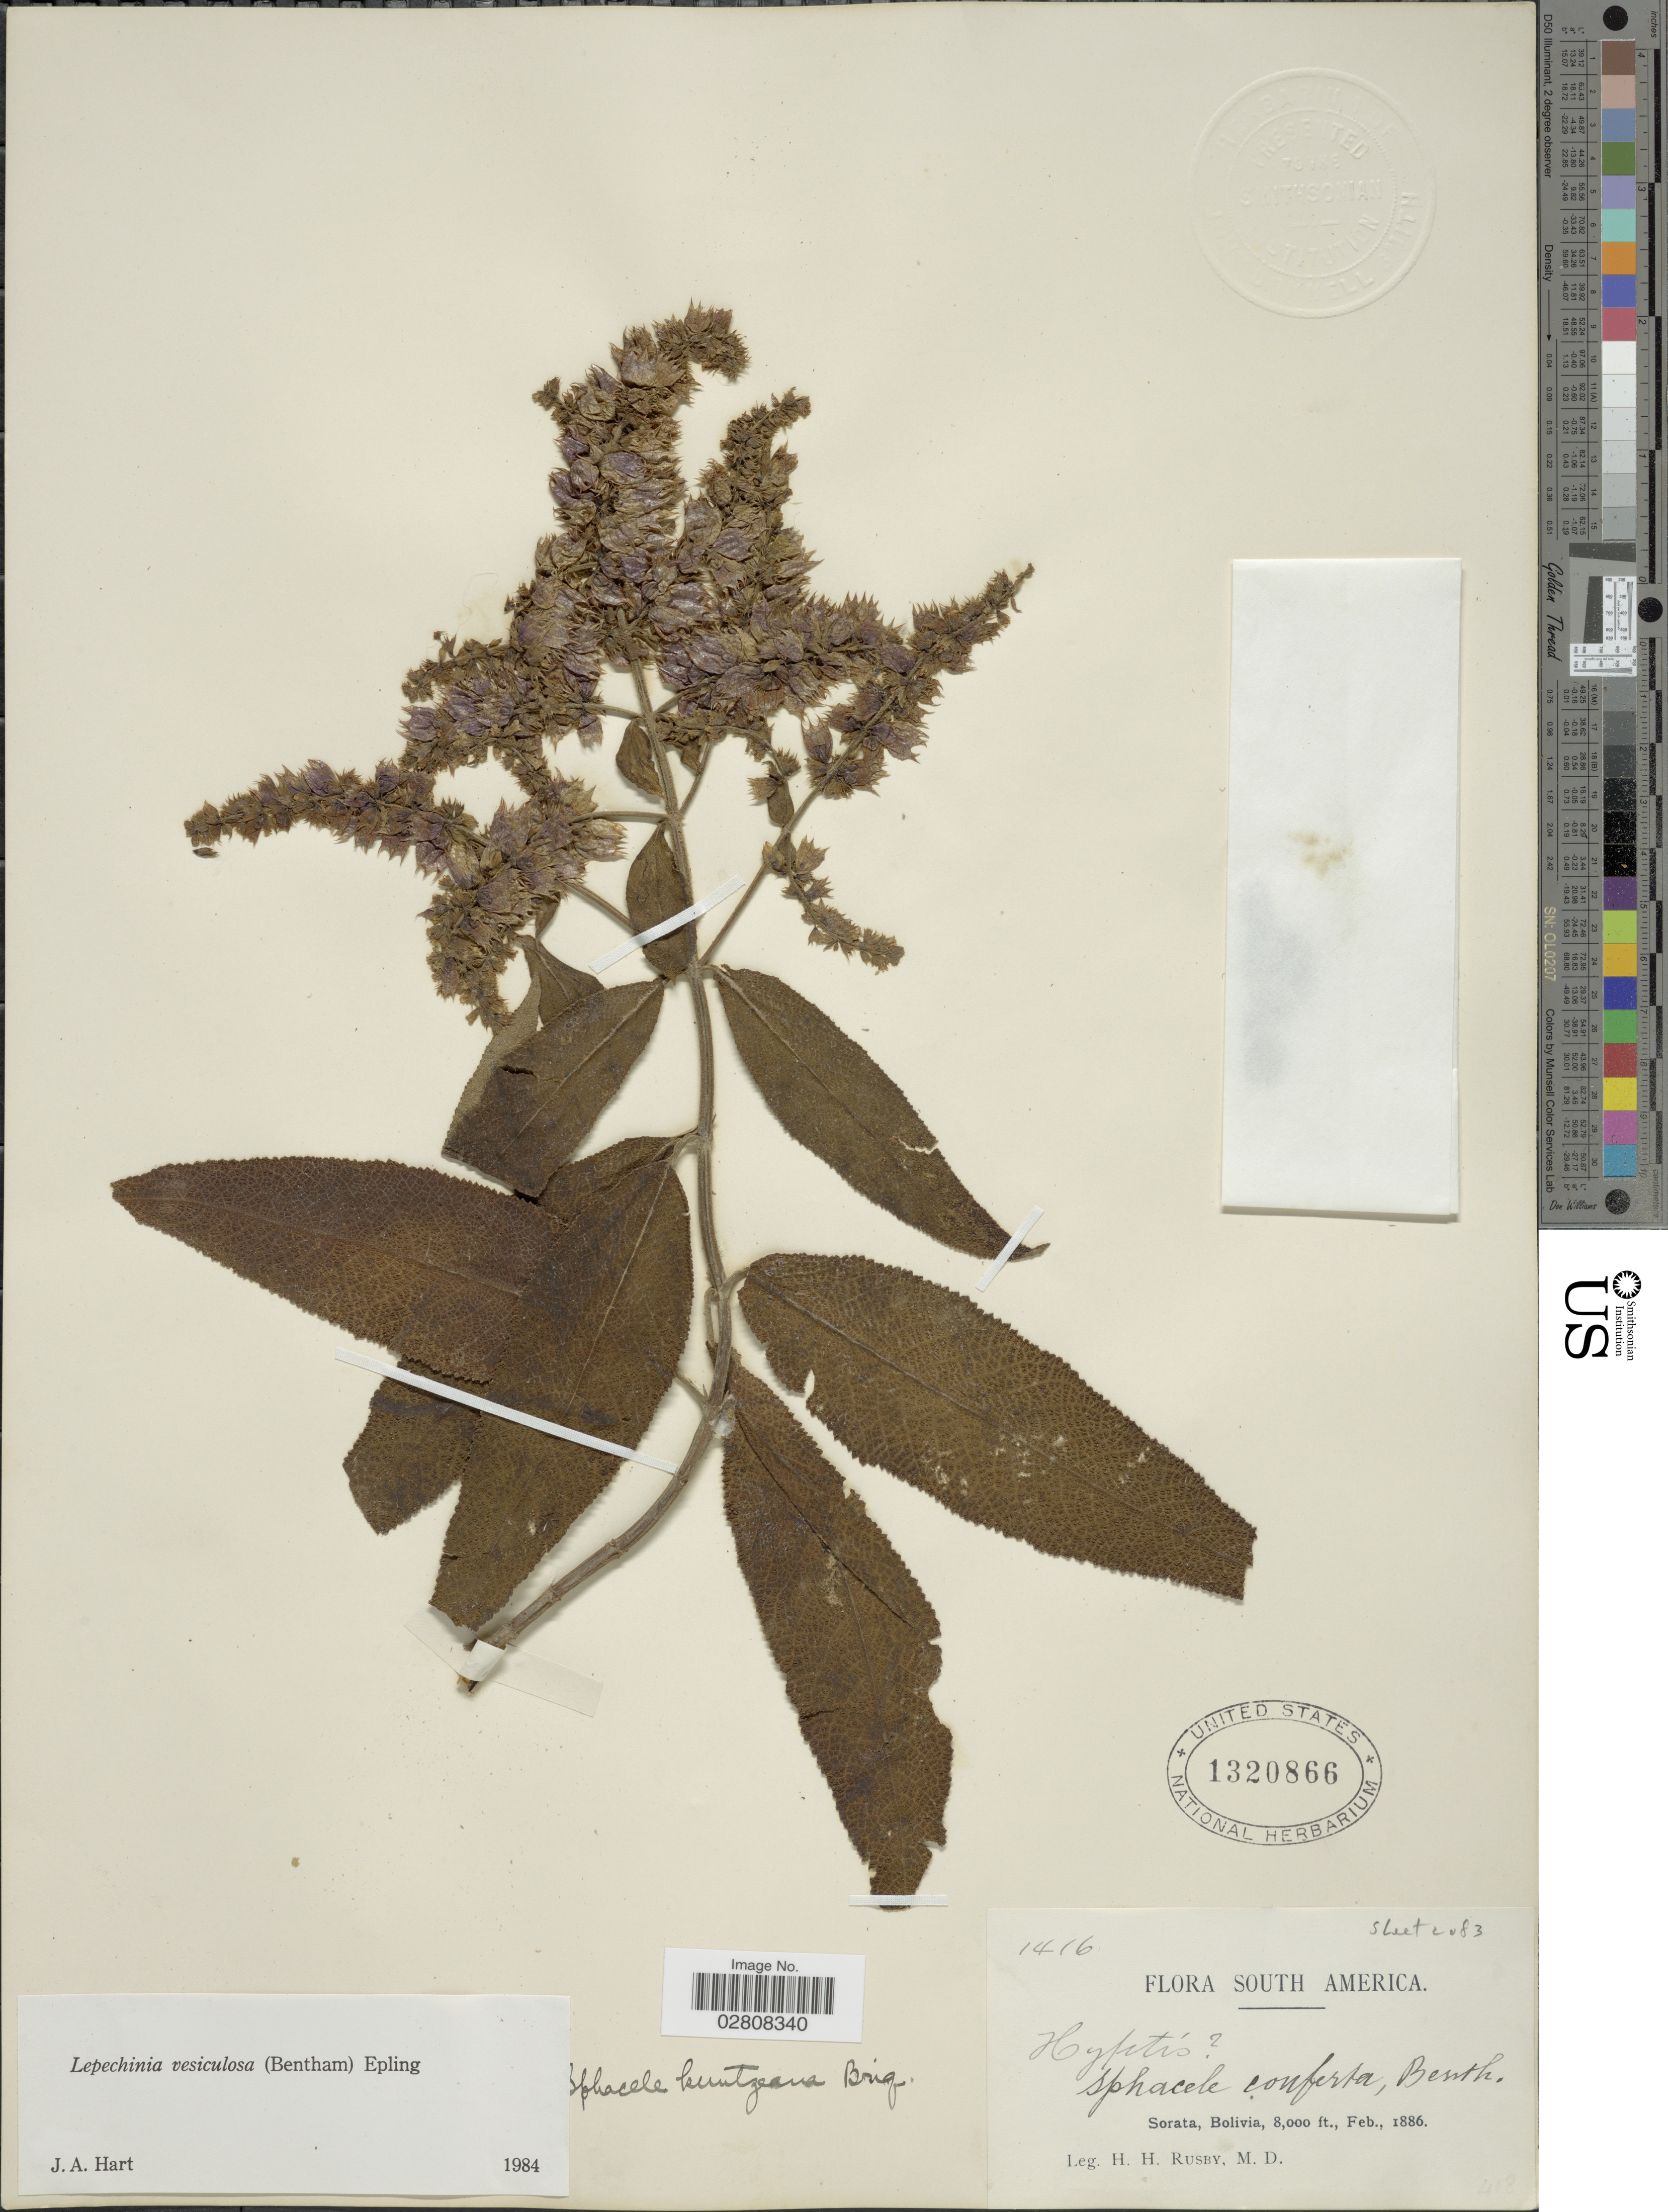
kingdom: Plantae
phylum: Tracheophyta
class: Magnoliopsida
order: Lamiales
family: Lamiaceae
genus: Lepechinia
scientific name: Lepechinia vesiculosa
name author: (Benth.) Epling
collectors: H. H. Rusby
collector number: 1416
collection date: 1886-02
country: Bolivia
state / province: La Páz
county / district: Larecaja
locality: Sorata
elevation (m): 2438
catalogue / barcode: US 1320866